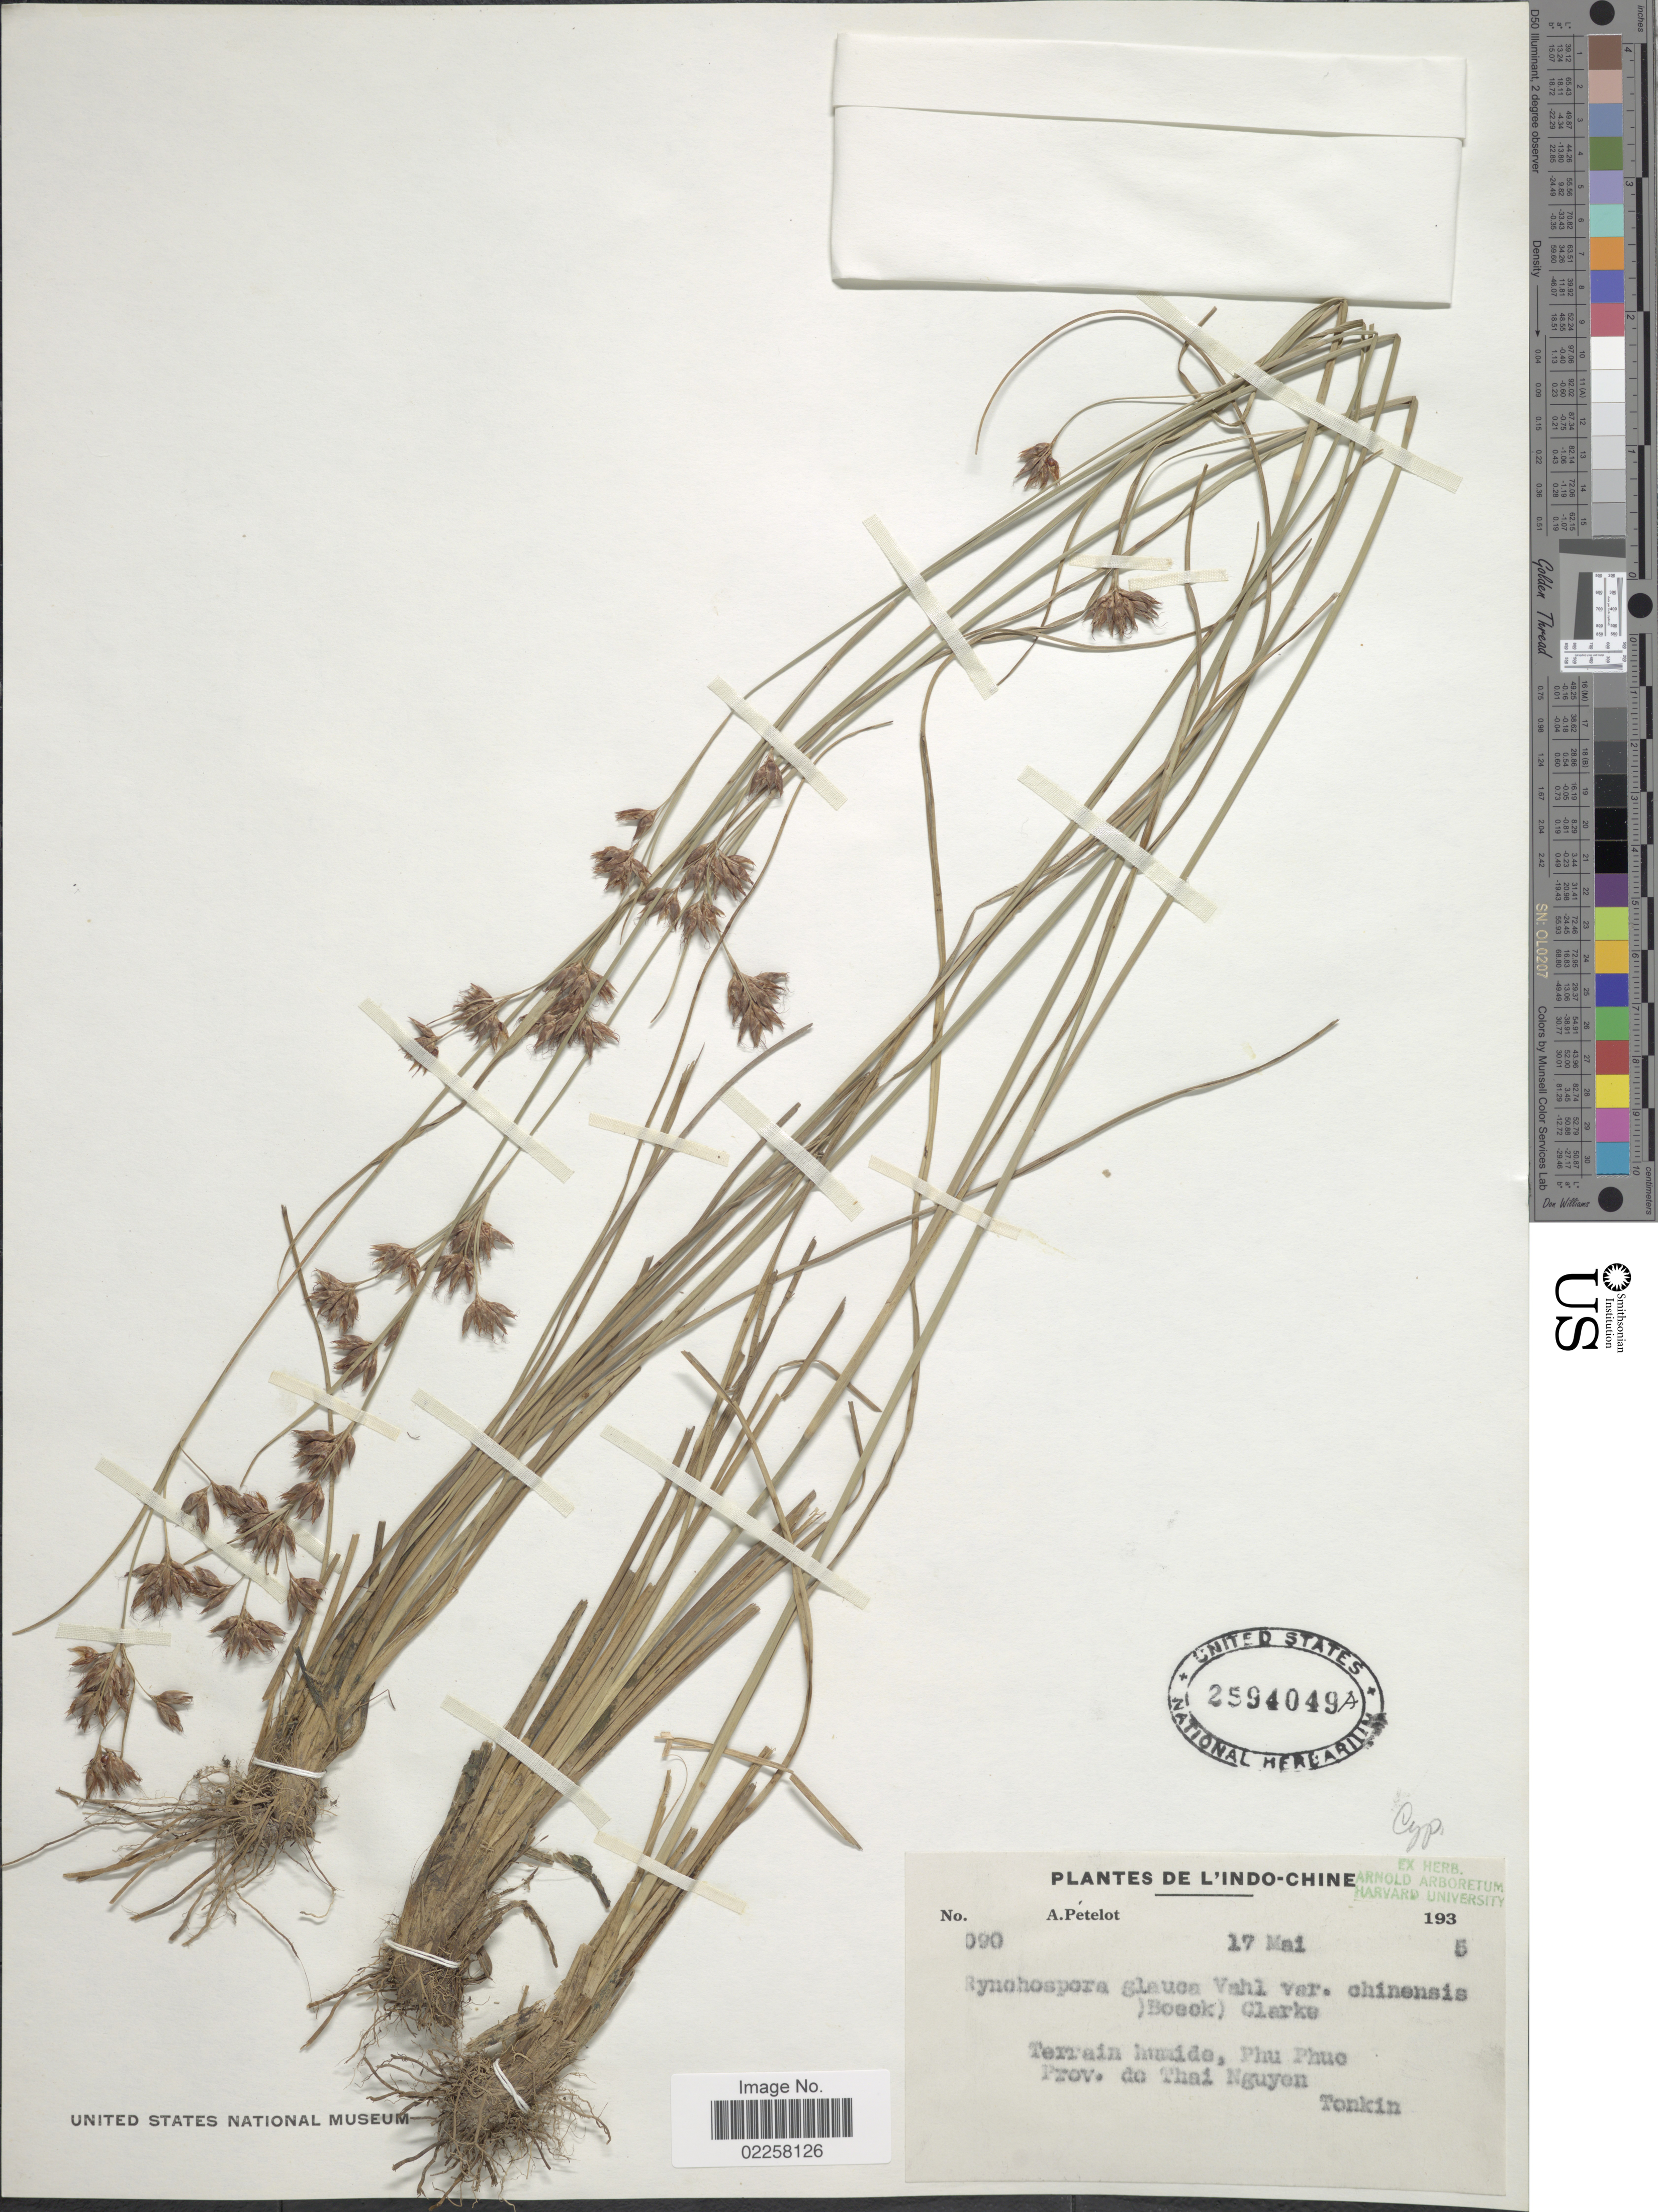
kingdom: Plantae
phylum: Tracheophyta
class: Liliopsida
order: Poales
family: Cyperaceae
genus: Rhynchospora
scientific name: Rhynchospora rugosa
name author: (Vahl) Gale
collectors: A. Petelot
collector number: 090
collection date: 1935-05-17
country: Vietnam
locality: L'Indo-Chine. Terrain humide, Phu Phuc Prov. de Thai Nguyen, Tonkin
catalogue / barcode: US 2594049A